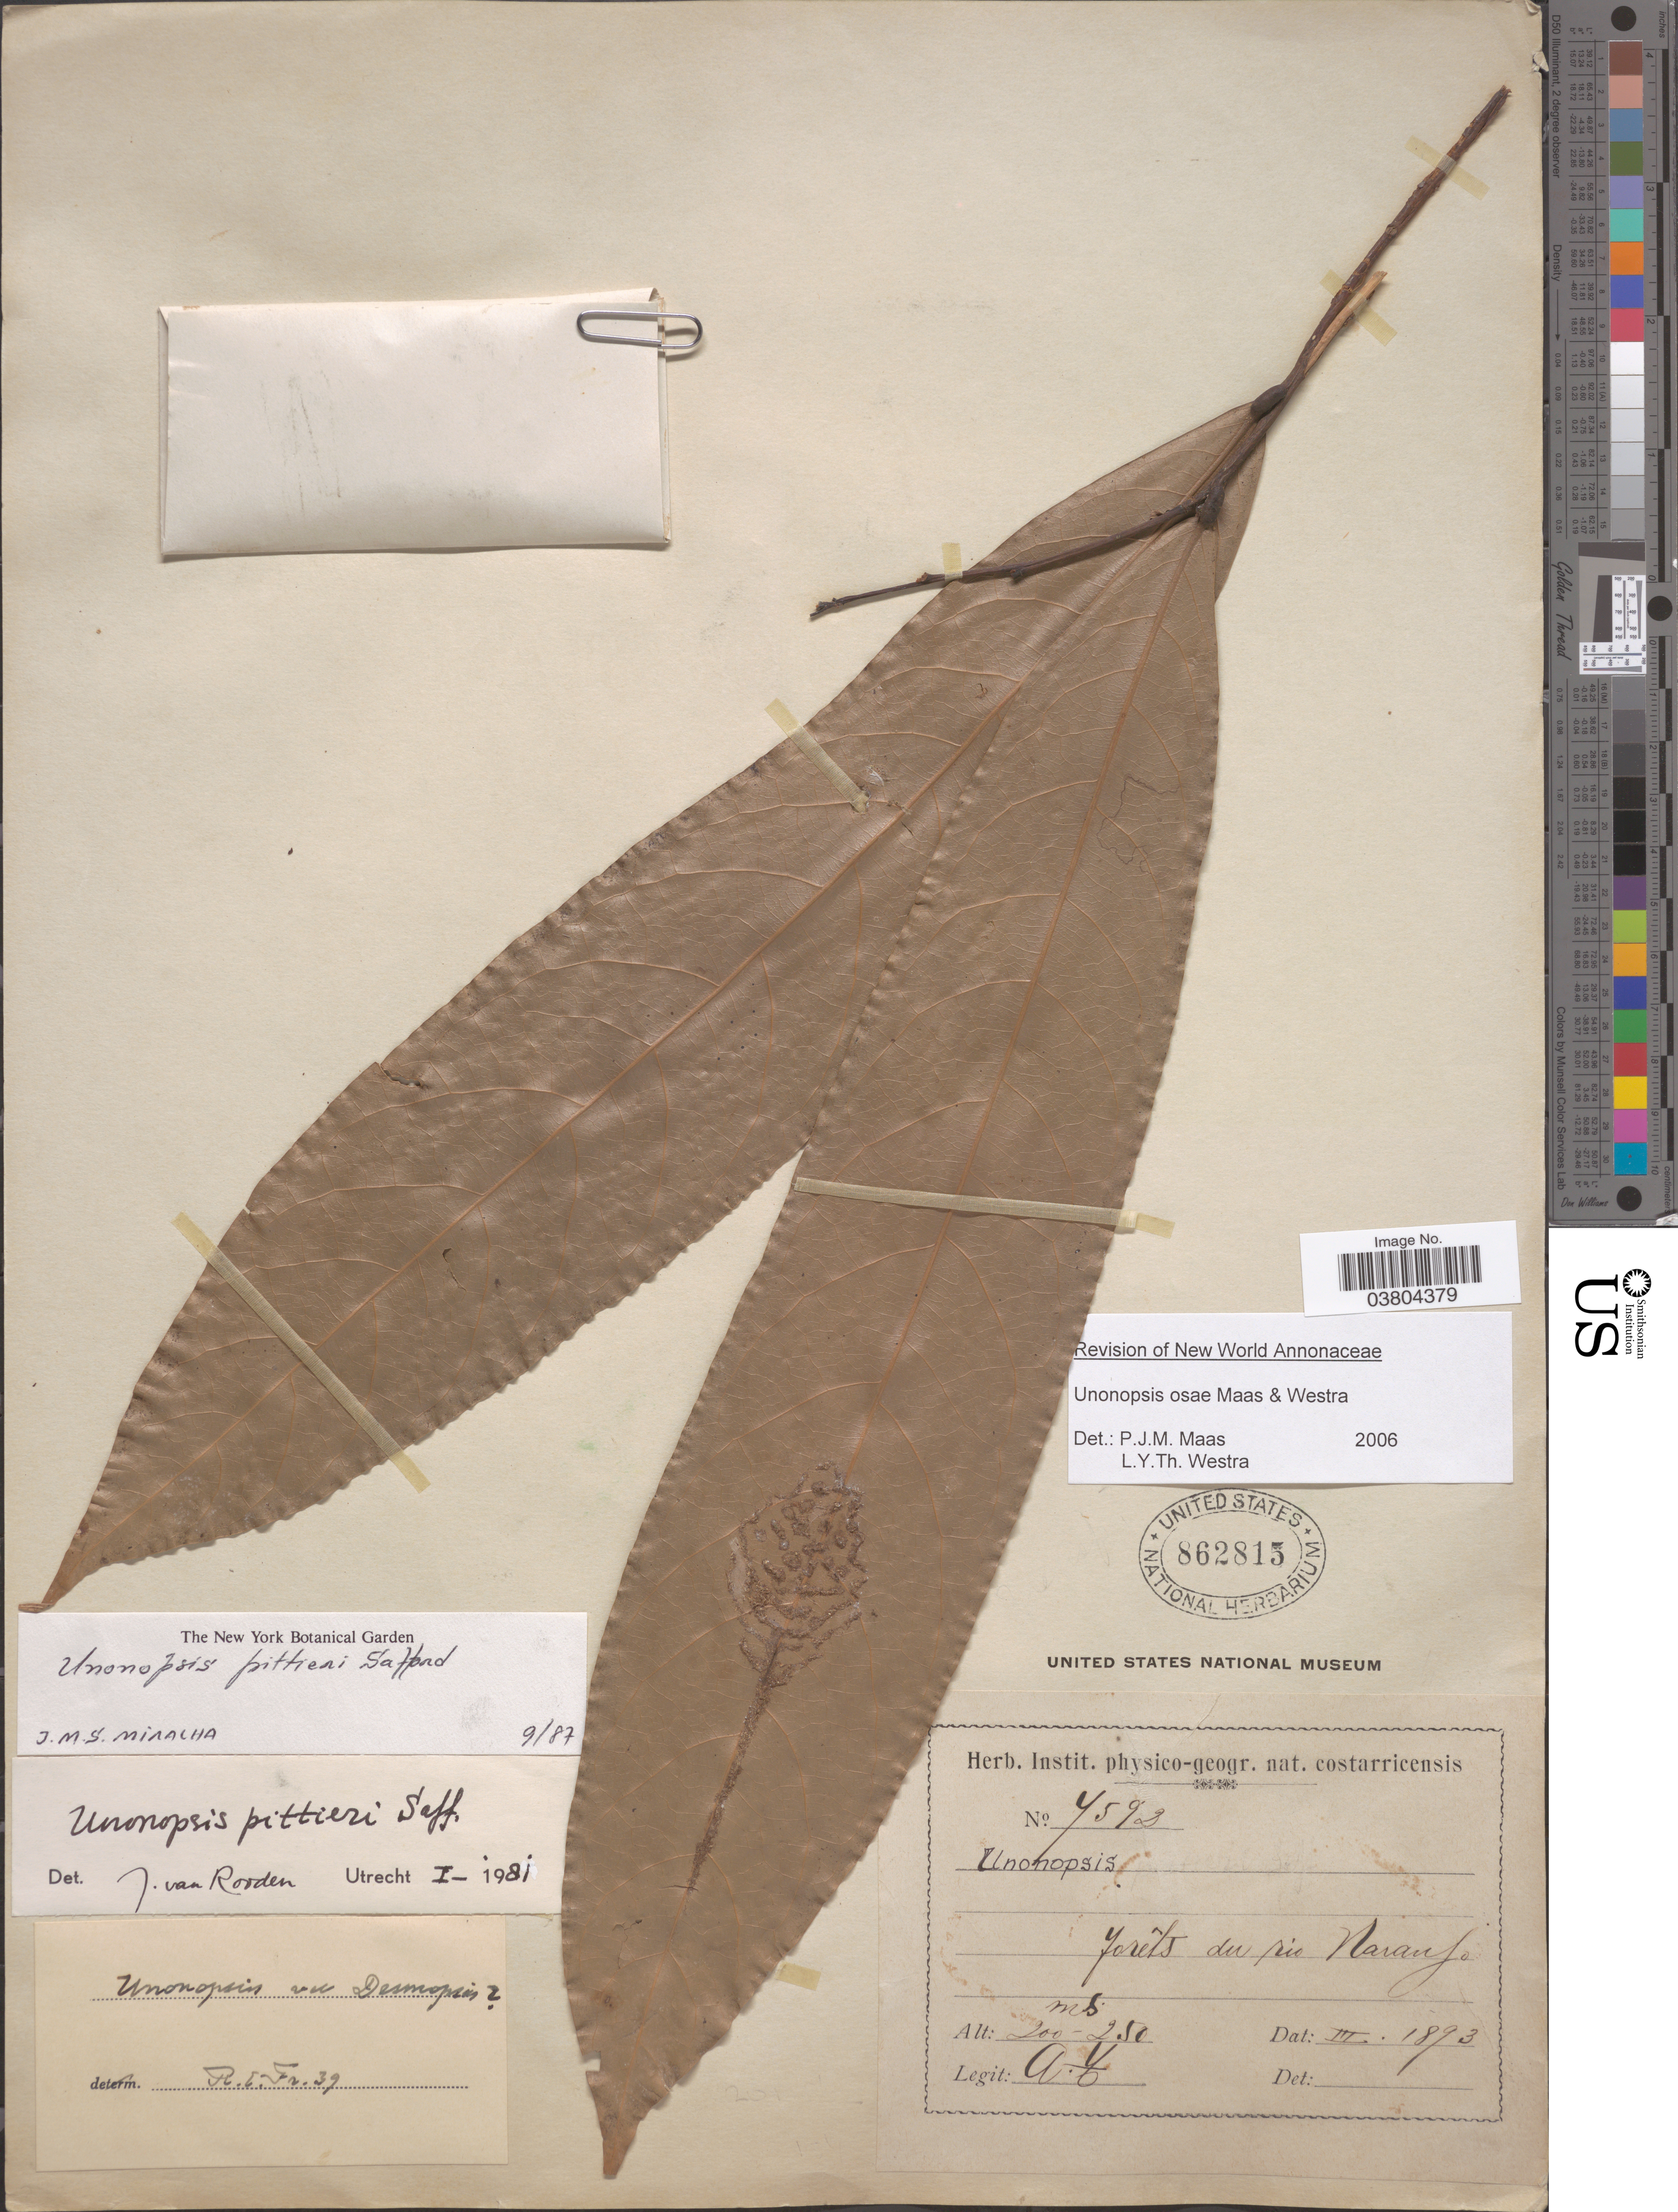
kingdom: Plantae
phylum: Tracheophyta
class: Magnoliopsida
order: Magnoliales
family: Annonaceae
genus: Unonopsis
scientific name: Unonopsis osae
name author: Maas & Westra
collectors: A. Tonduz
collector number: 7592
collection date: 1893-03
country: Costa Rica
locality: Forêts du rio Naranjo.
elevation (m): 200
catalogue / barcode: US 862815